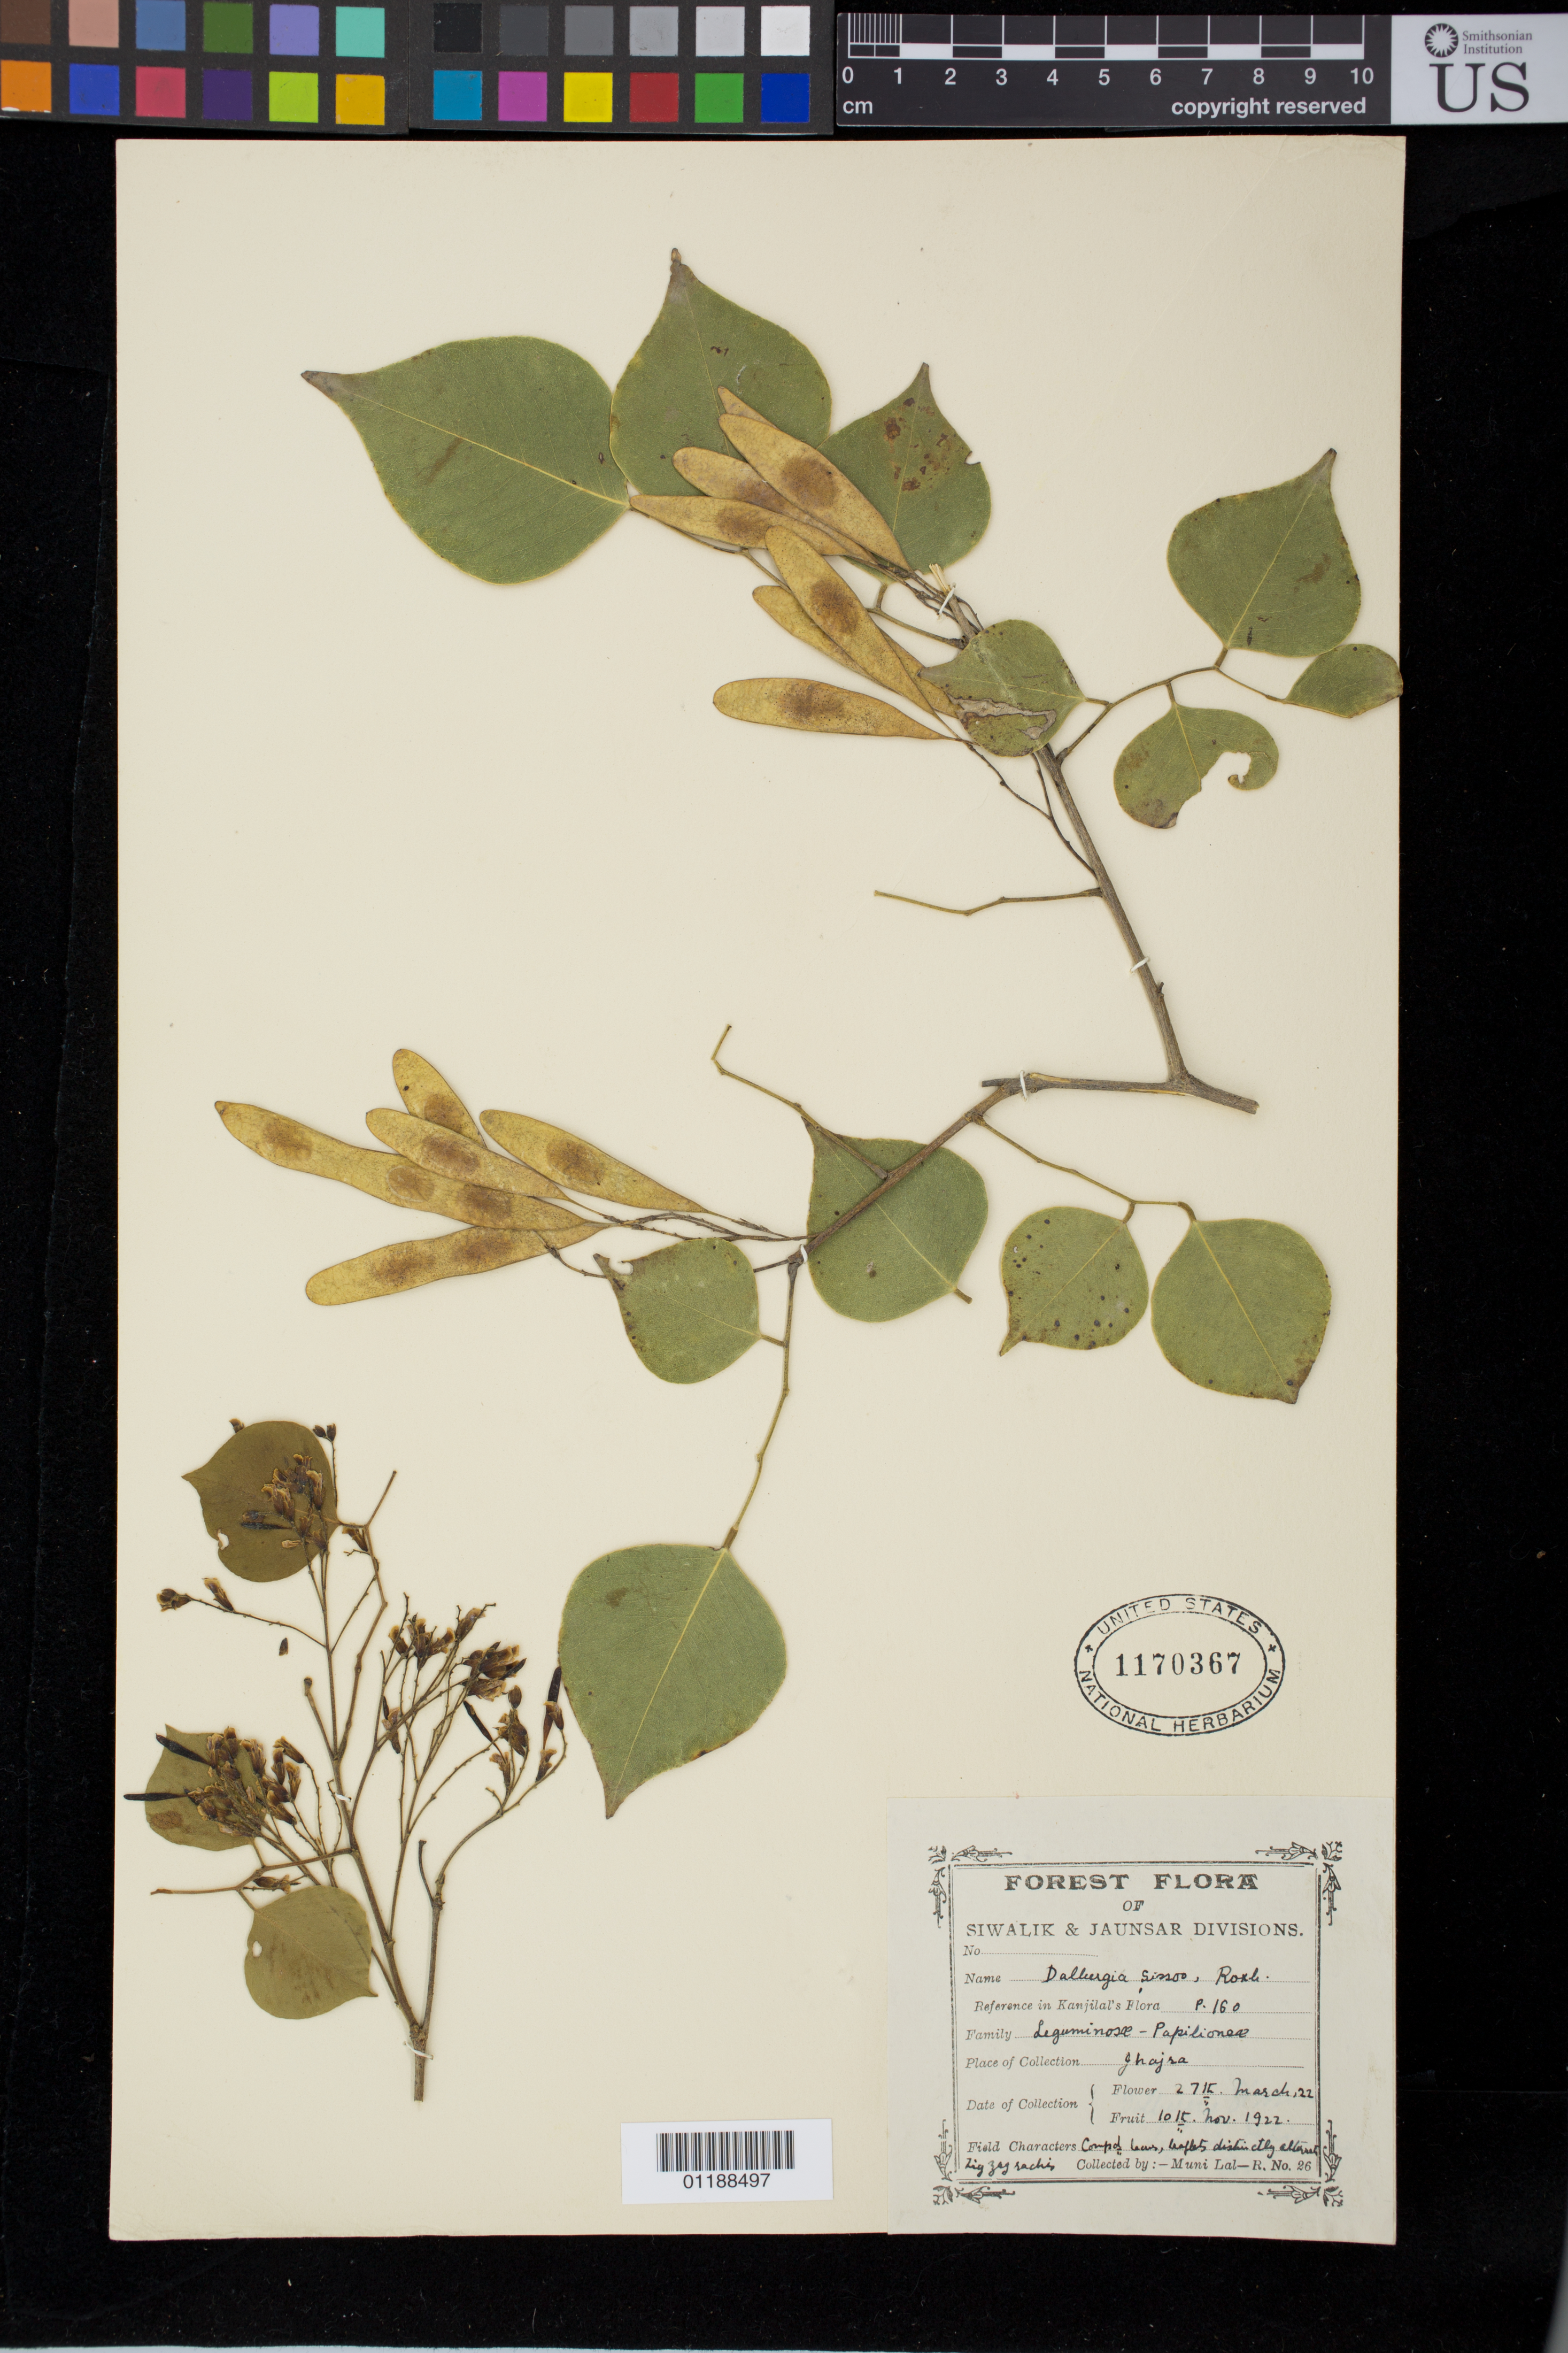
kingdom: Plantae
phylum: Tracheophyta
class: Magnoliopsida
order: Fabales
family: Fabaceae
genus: Dalbergia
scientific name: Dalbergia sissoo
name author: Roxb.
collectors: M. Lal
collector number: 26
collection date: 1922-03-27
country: India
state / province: Uttarakhand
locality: Siwalik & Jaunsar Divisions. Jhajra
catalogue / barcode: US 1170367